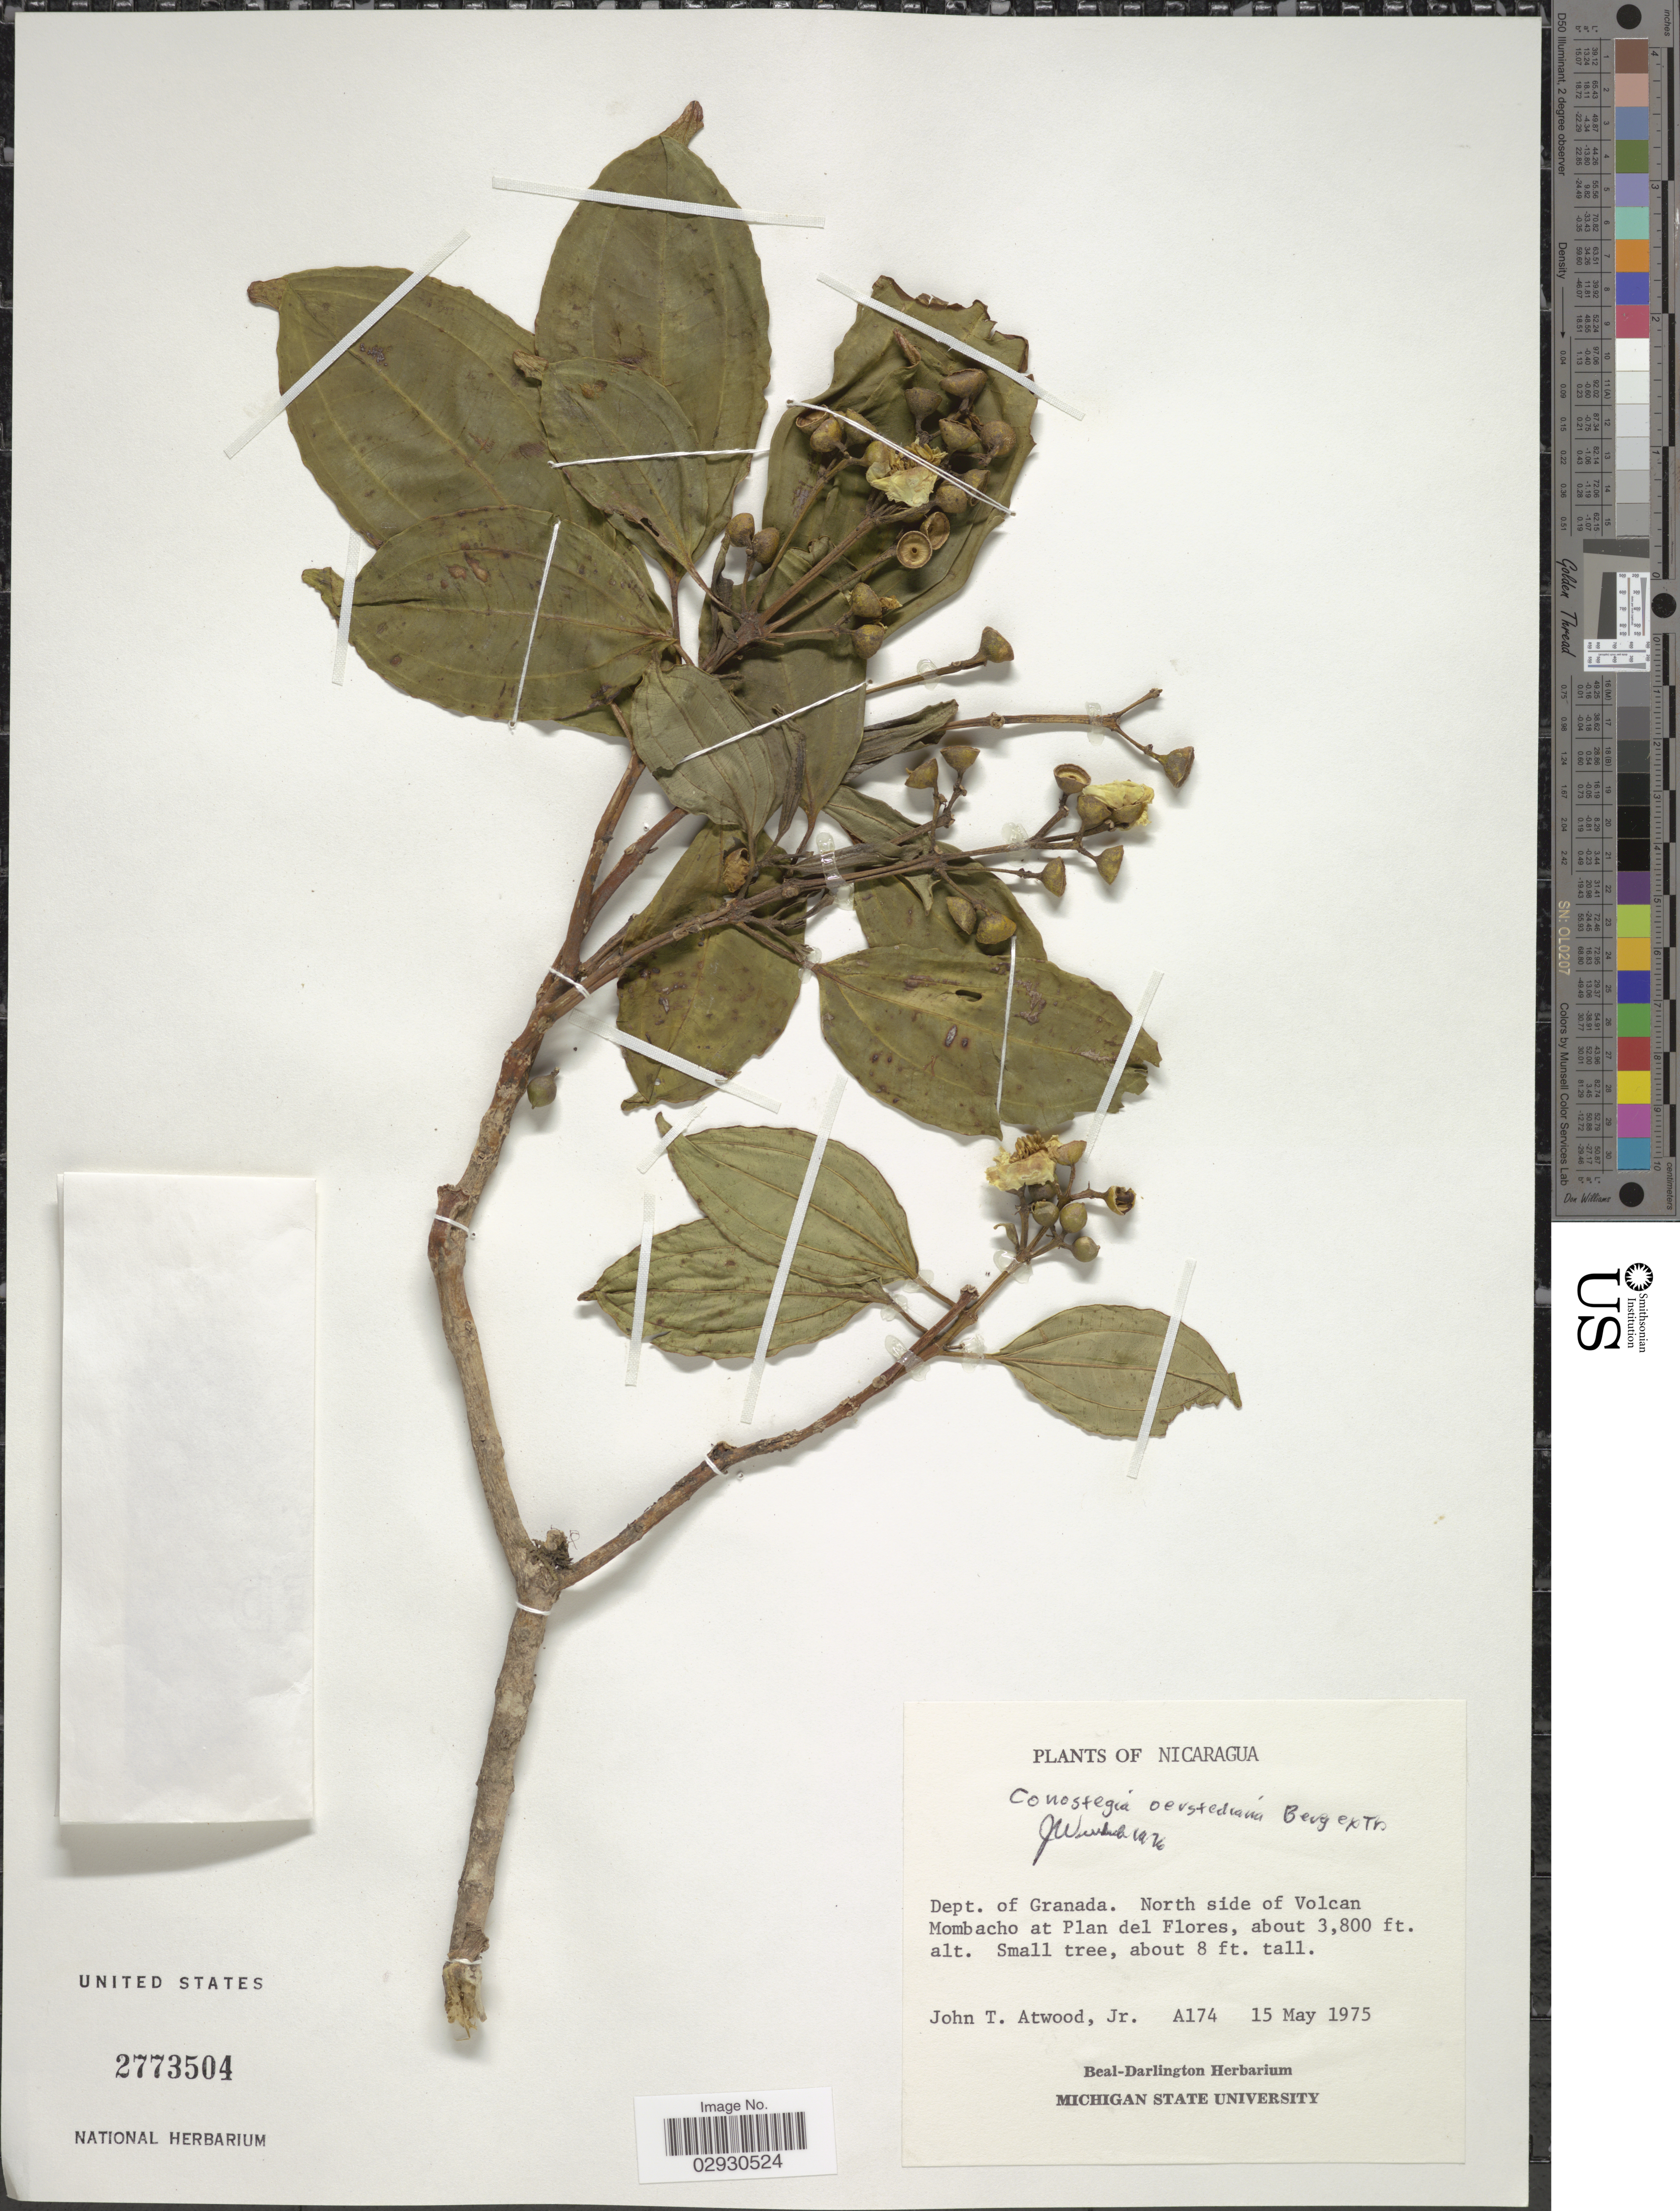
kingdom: Plantae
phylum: Tracheophyta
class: Magnoliopsida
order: Myrtales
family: Melastomataceae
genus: Conostegia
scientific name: Conostegia oerstediana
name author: O. Berg ex Triana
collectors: J. T. Atwood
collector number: A174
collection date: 1975-05-15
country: Nicaragua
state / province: Granada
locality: Dept. of Granada, North side of Volcan Mombacho at Plan del Flores.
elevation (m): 1158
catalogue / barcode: US 2773504